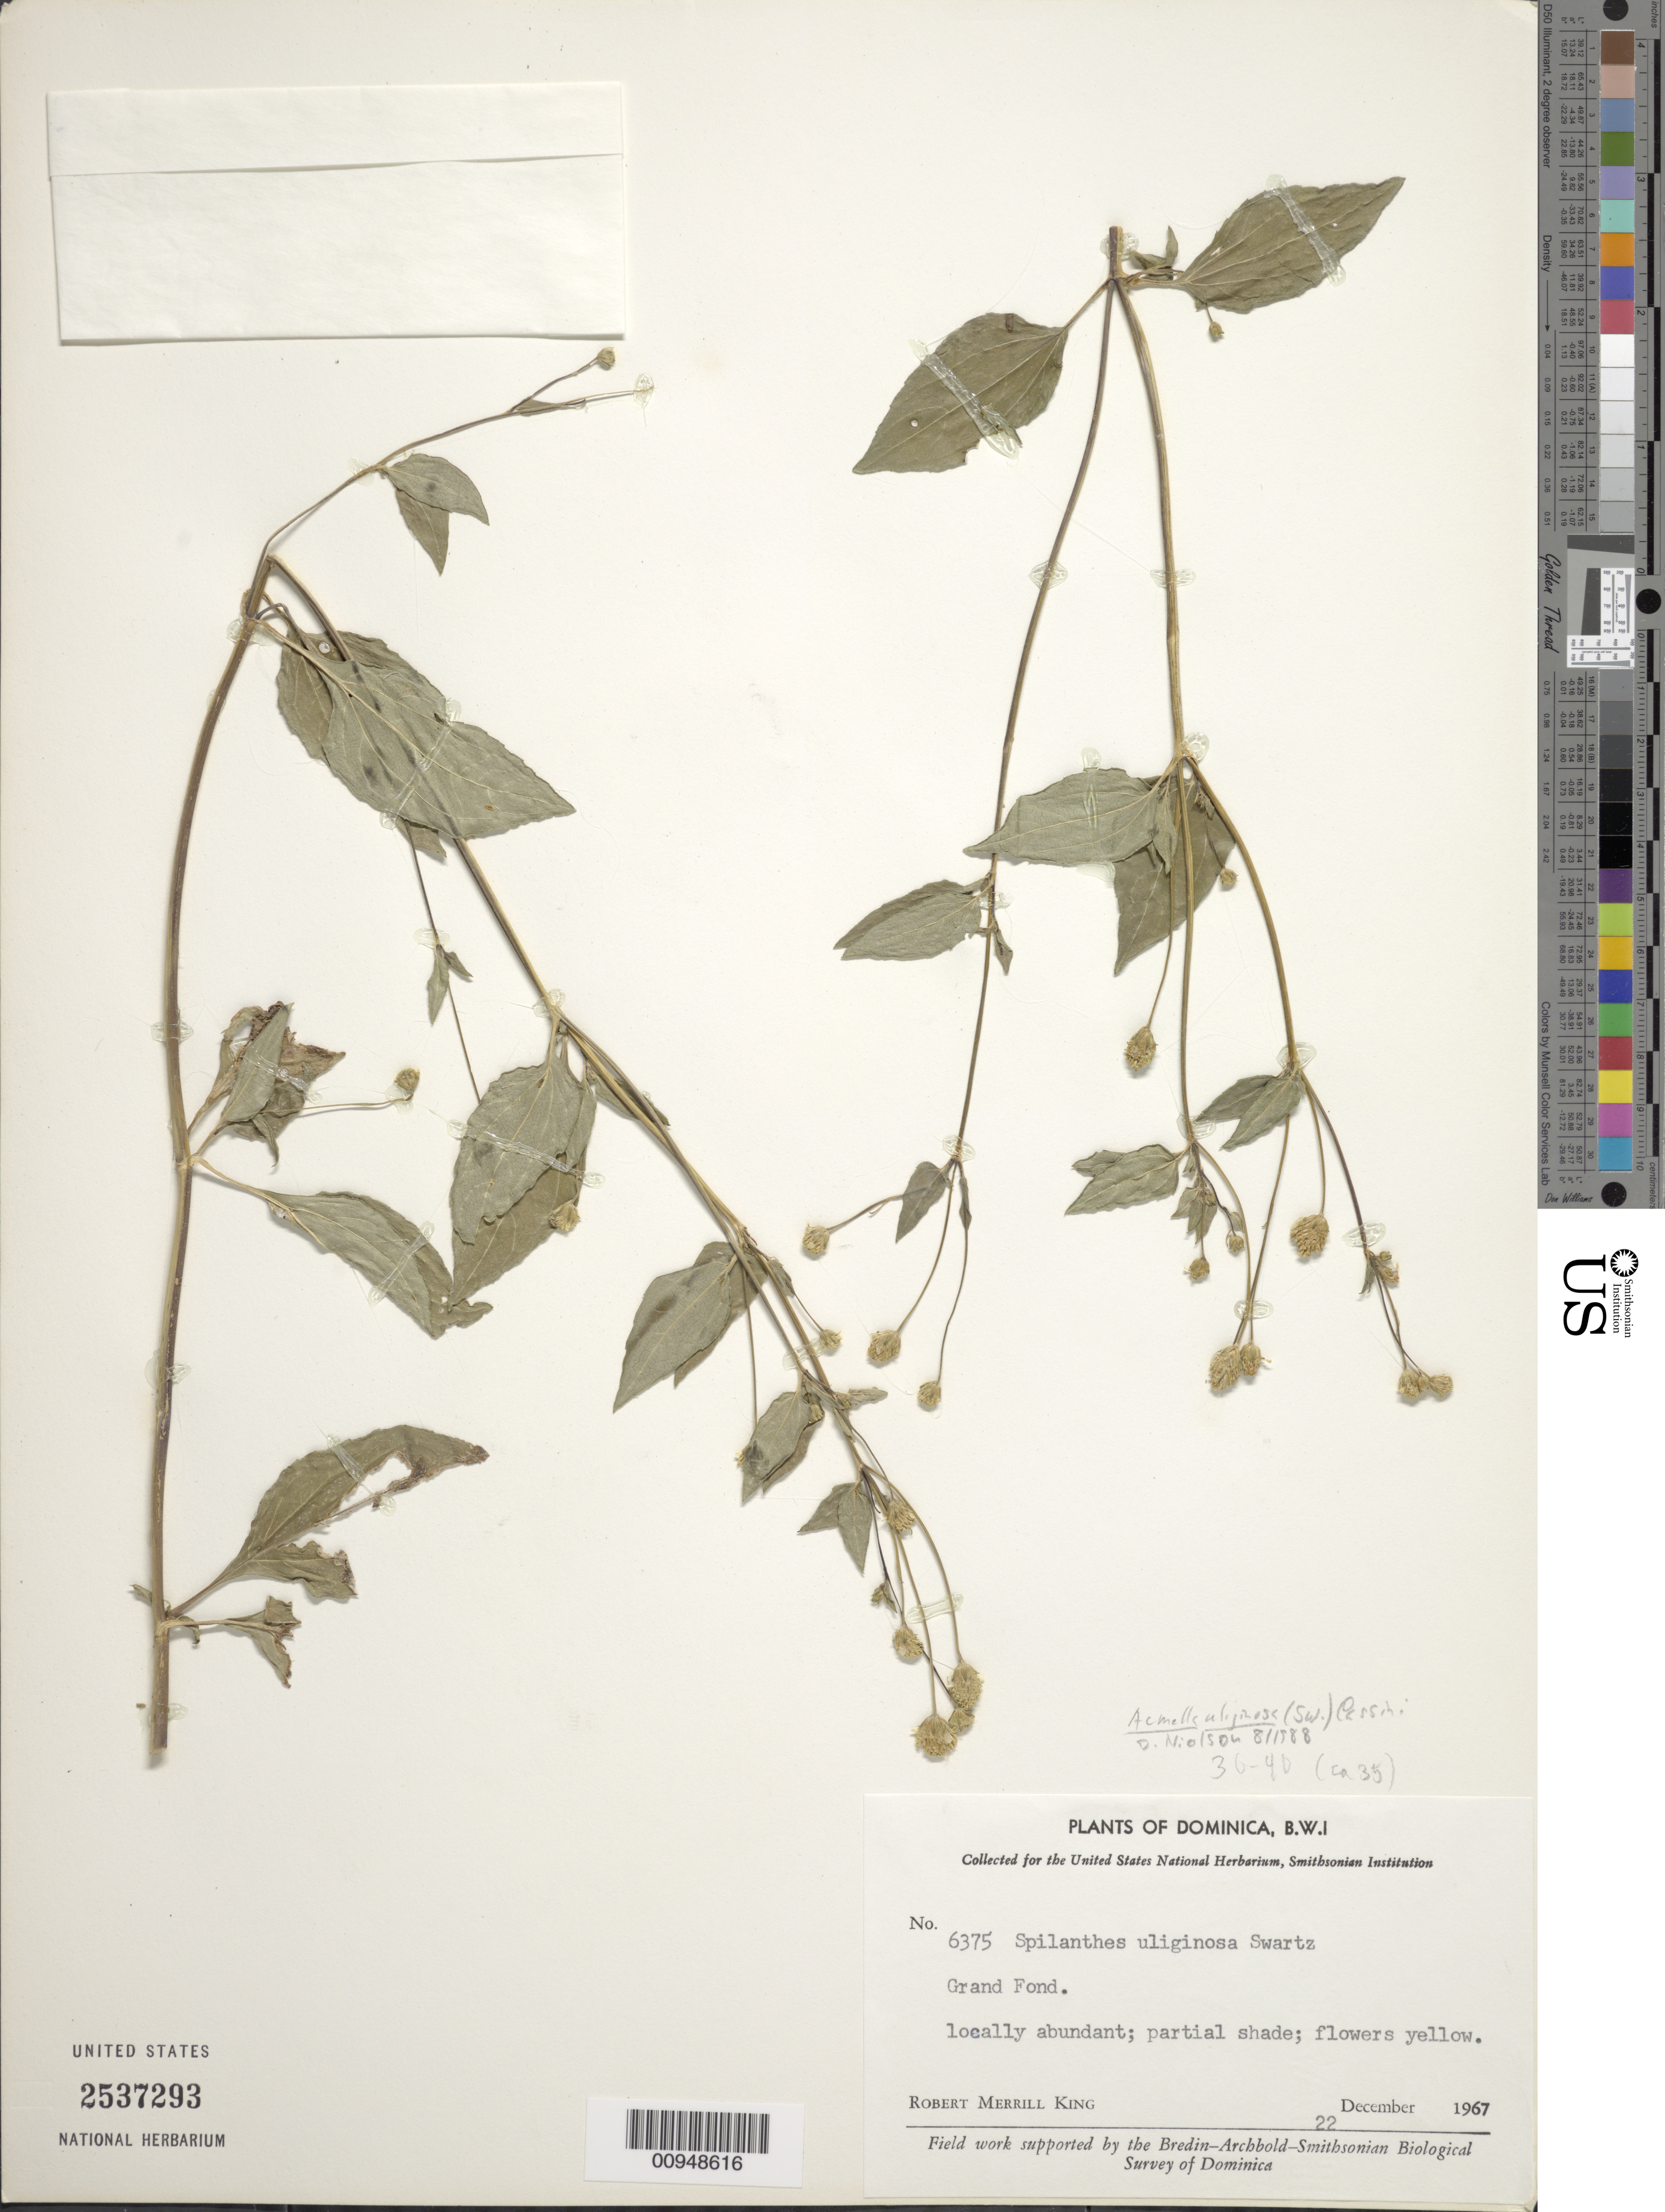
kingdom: Plantae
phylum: Tracheophyta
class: Magnoliopsida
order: Asterales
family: Asteraceae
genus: Acmella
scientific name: Acmella uliginosa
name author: (Sw.) Cass.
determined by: Nicolson, Dan H.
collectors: R. M. King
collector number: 6375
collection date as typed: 22 Dec 1967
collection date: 1967-12-22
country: Dominica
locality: Grand Fond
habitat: Partial shade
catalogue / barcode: US 2537293